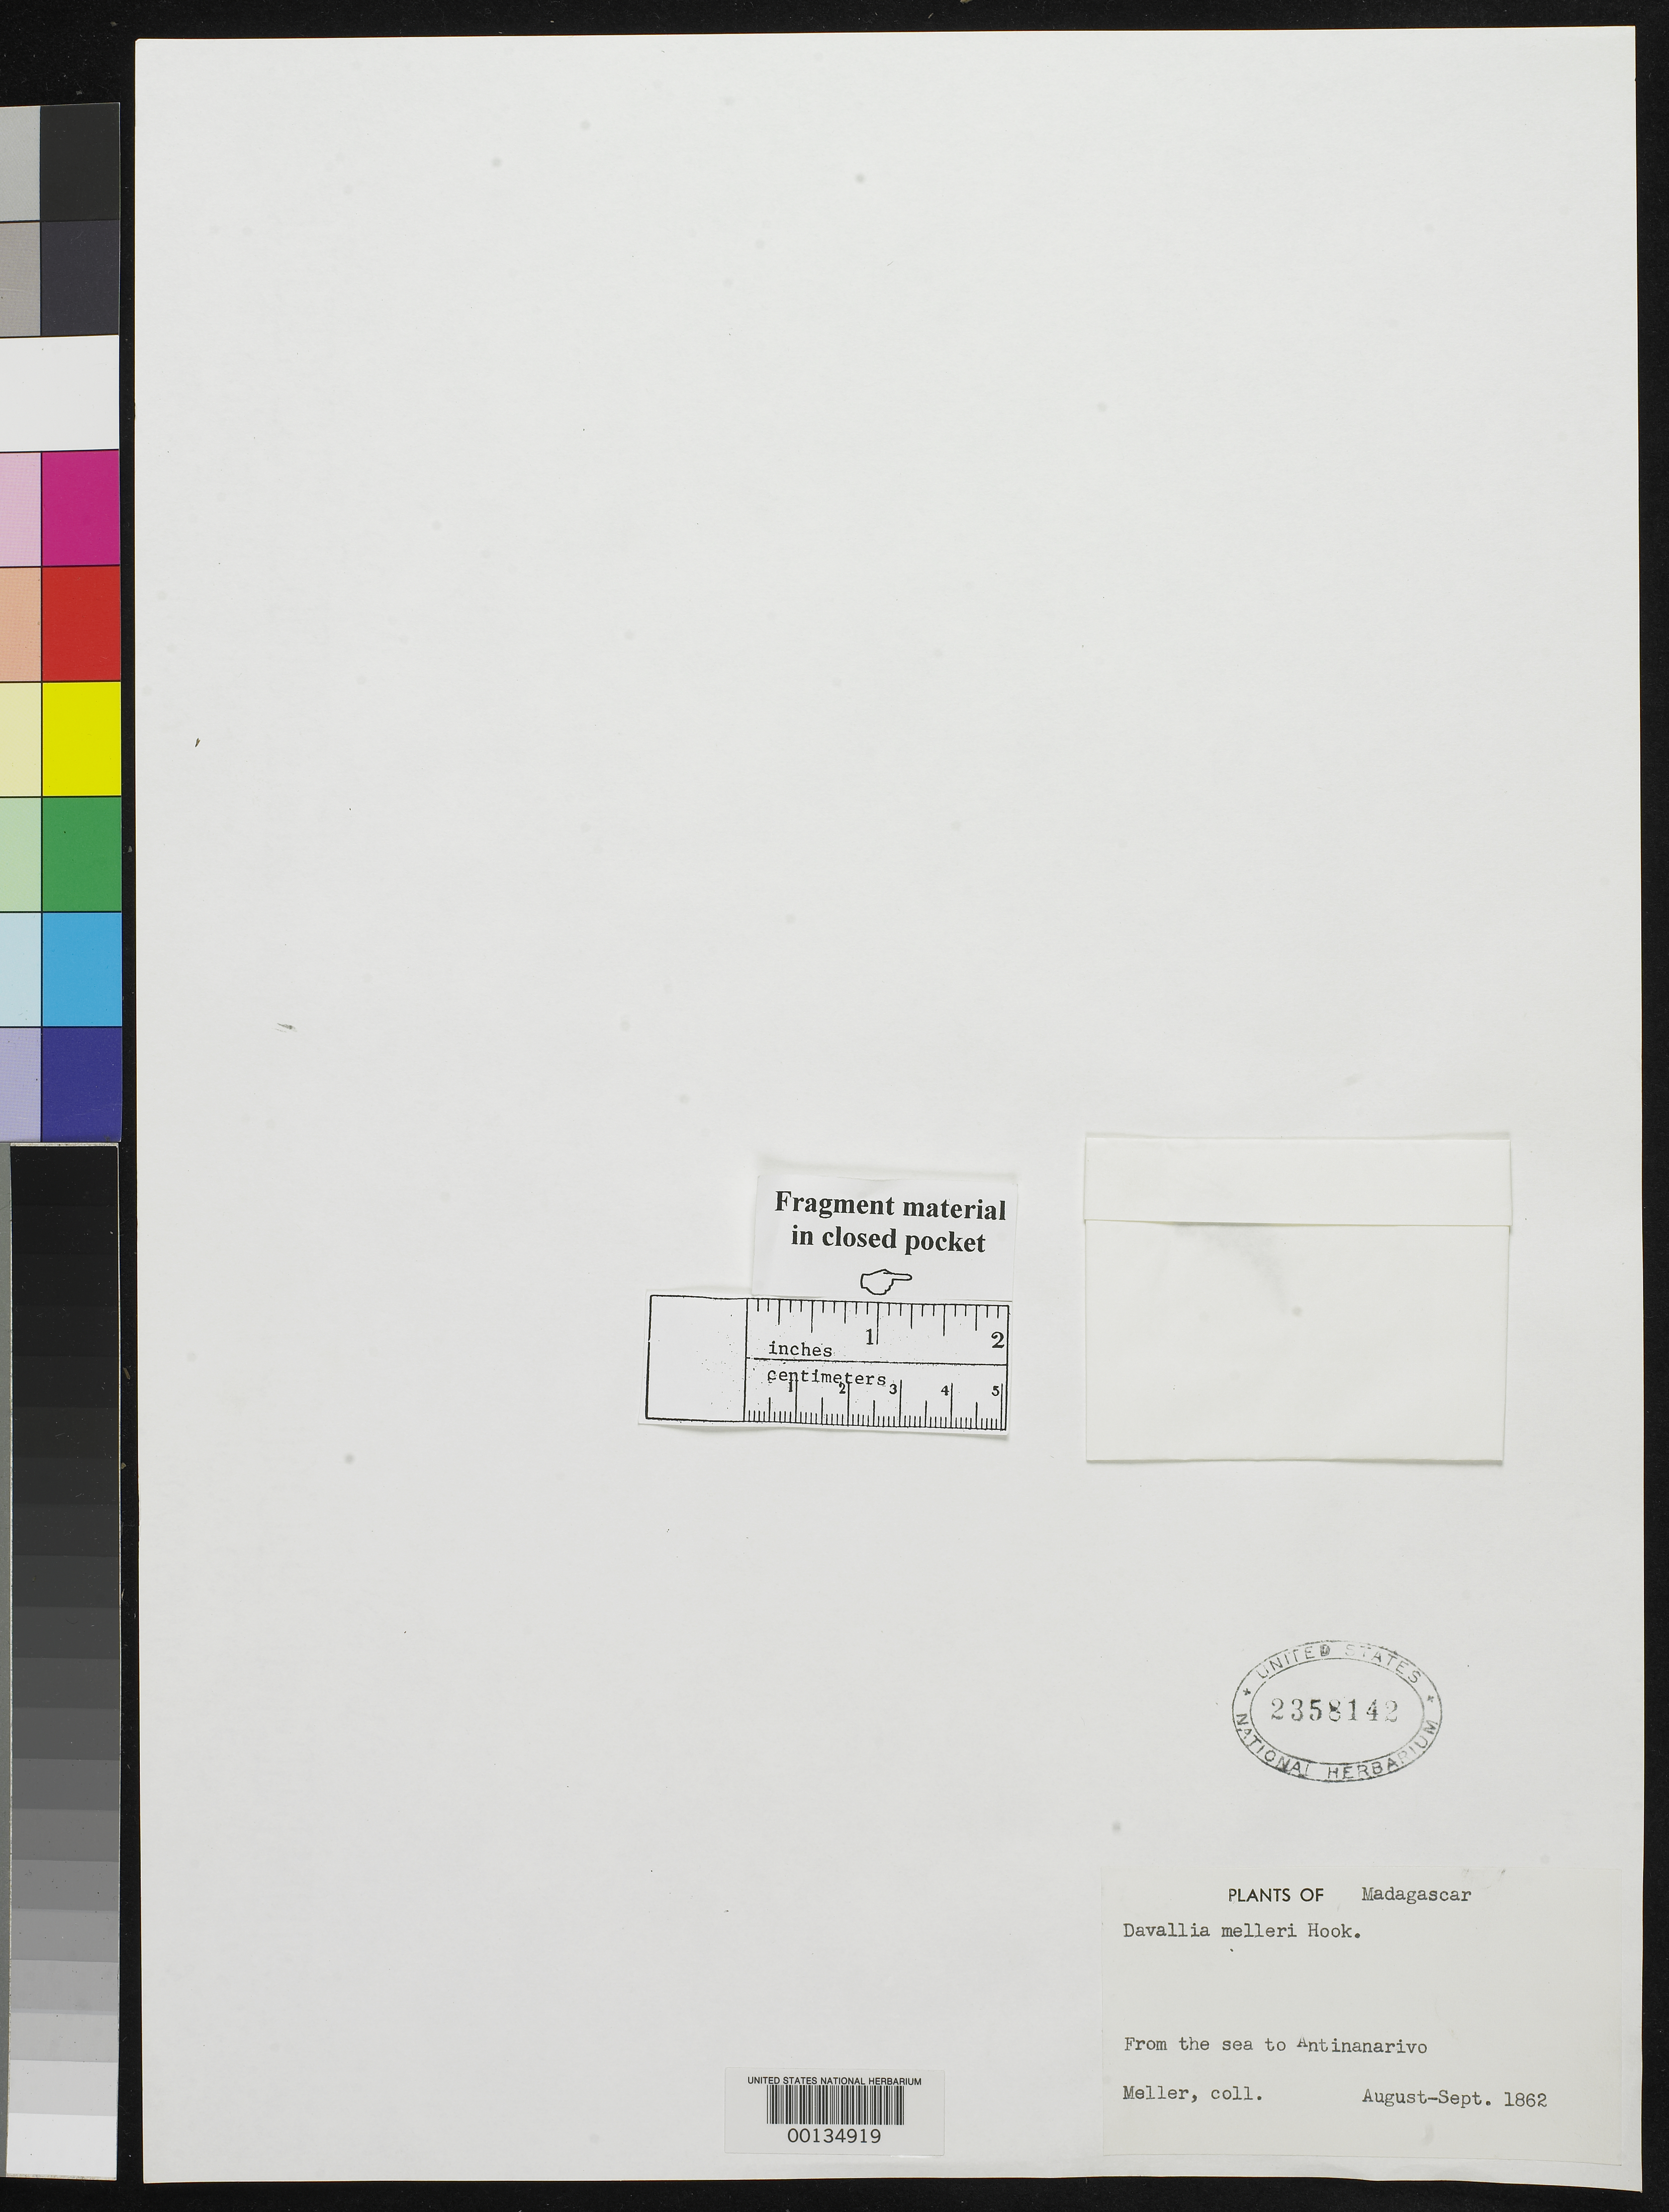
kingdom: Plantae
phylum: Tracheophyta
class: Polypodiopsida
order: Polypodiales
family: Davalliaceae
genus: Davallia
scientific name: Davallia melleri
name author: Hook. in Hook. & Baker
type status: Isosyntype Fragment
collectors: -. Meller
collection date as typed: Aug 1862 to -- Sep 1862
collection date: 1862-08/1862-09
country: Madagascar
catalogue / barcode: US 2358142